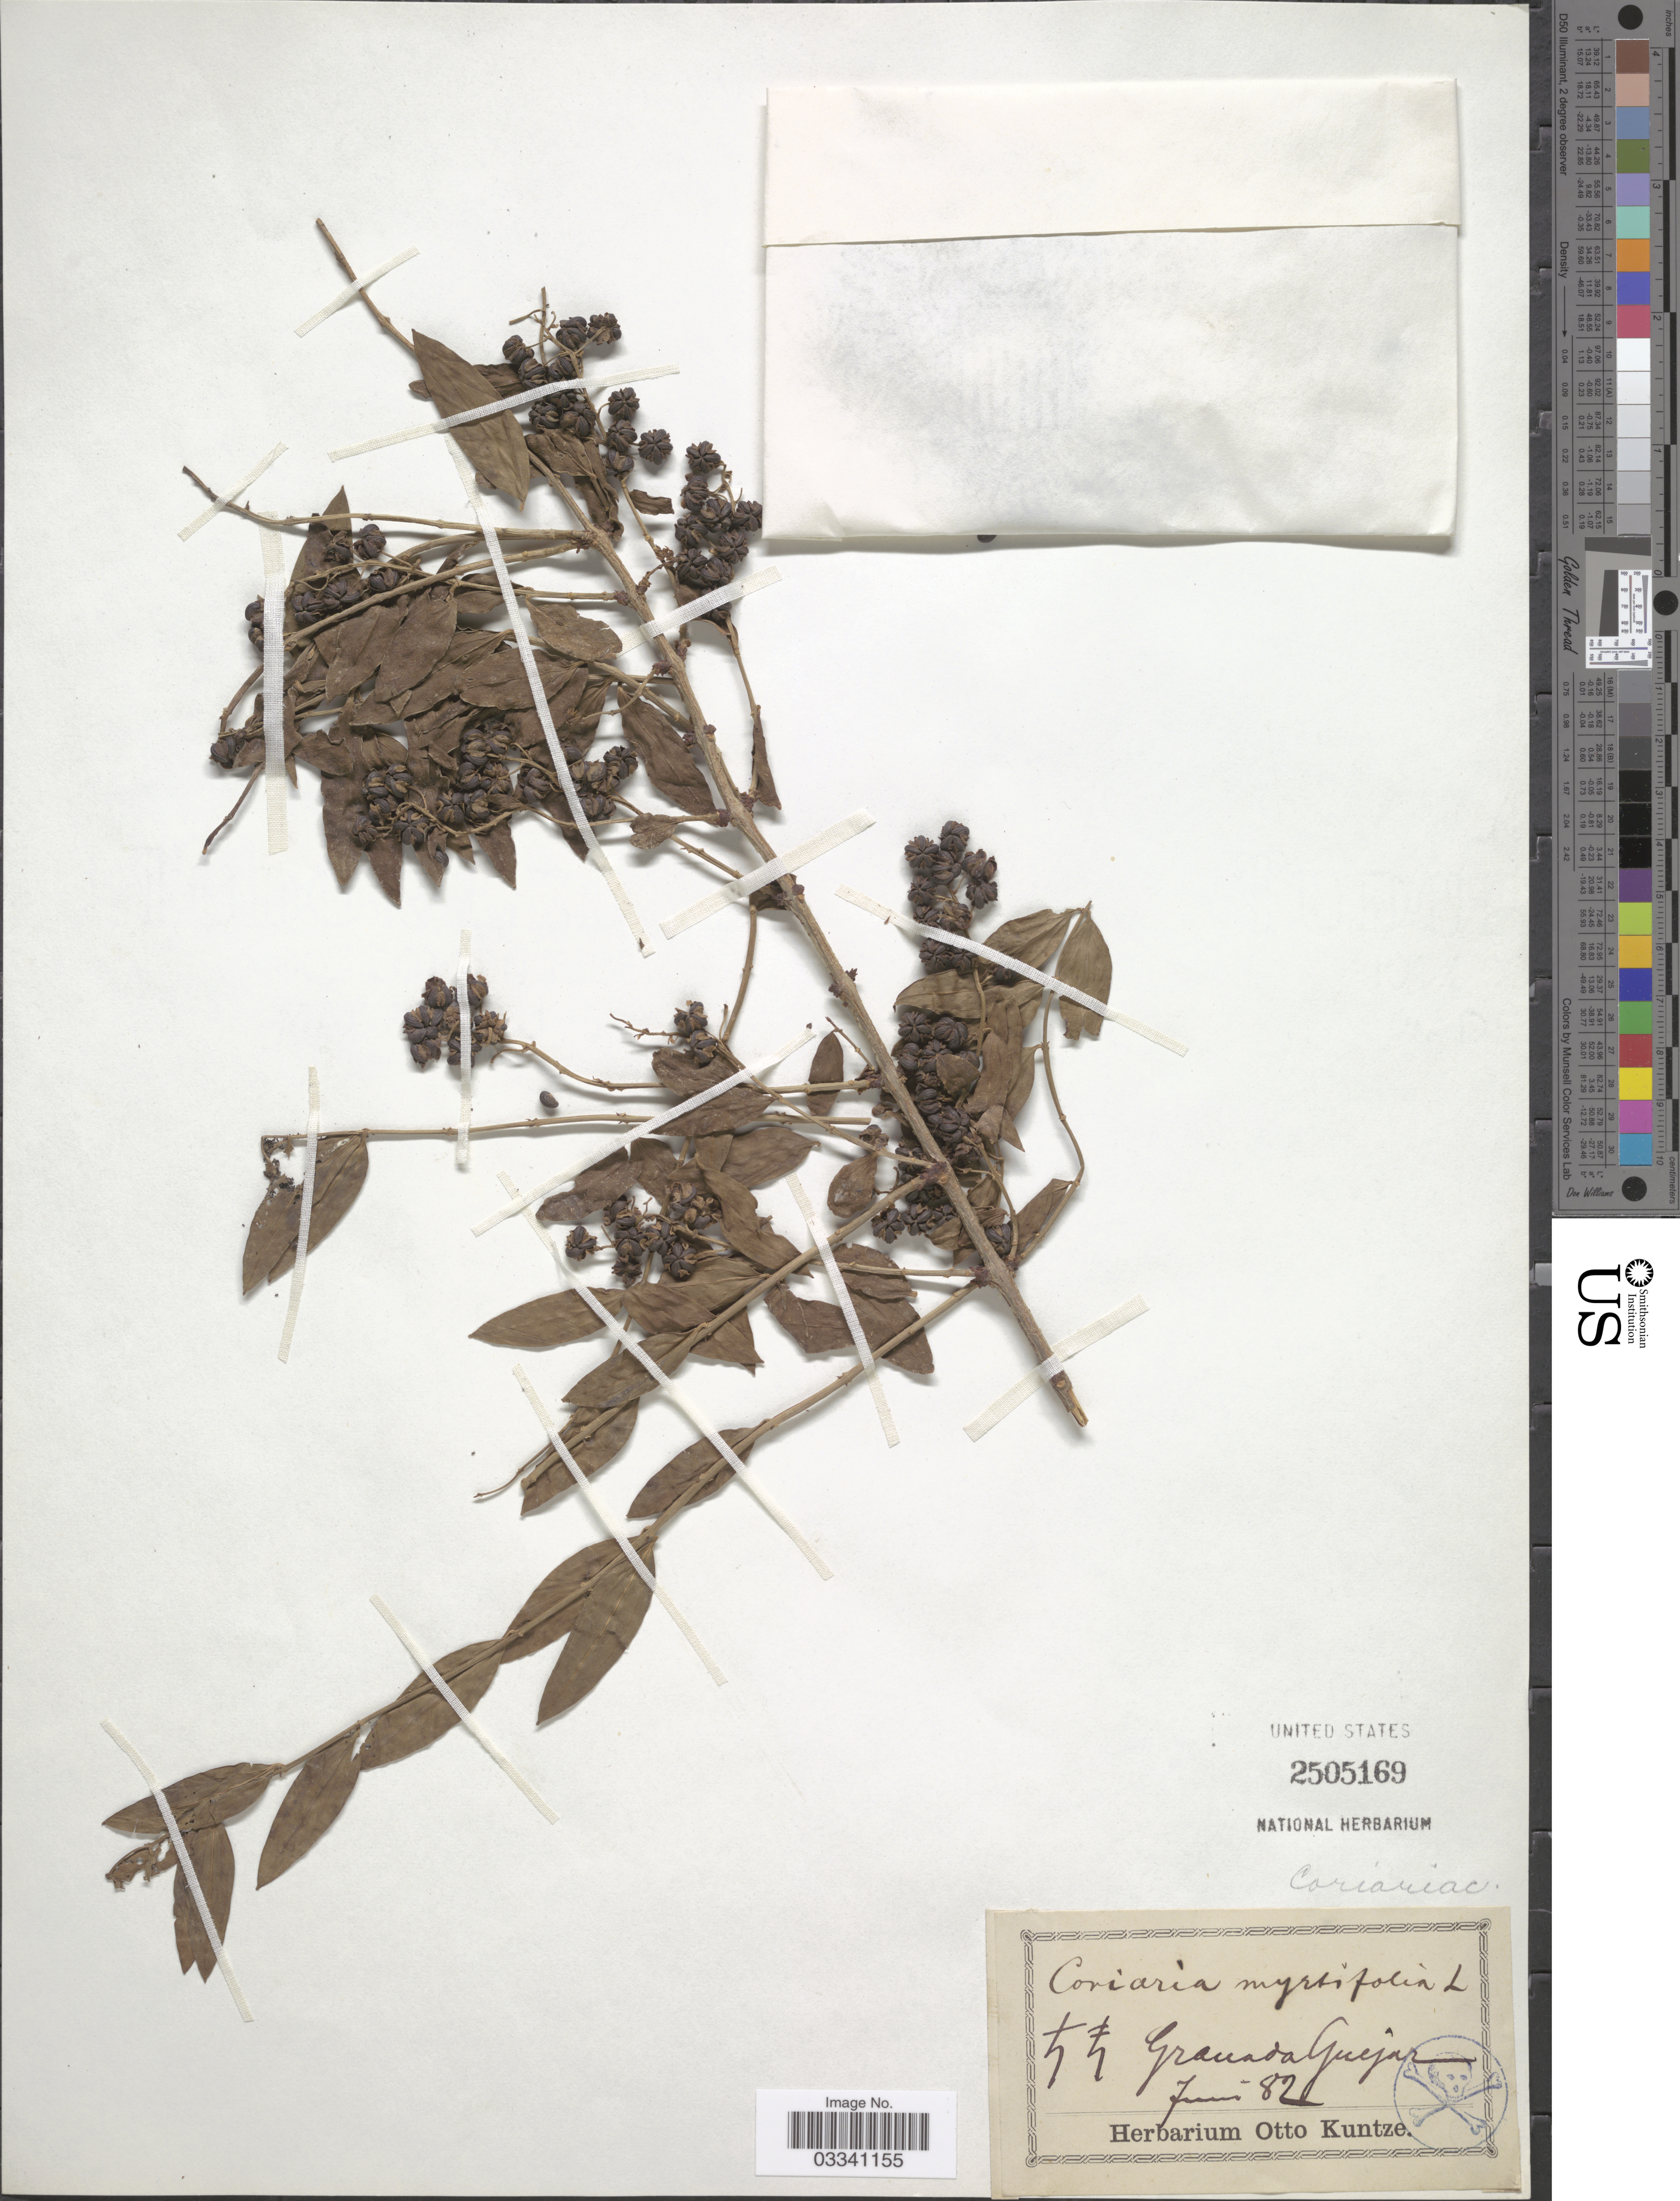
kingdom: Plantae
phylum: Tracheophyta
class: Magnoliopsida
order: Cucurbitales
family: Coriariaceae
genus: Coriaria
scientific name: Coriaria myrtifolia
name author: L.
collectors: ex herb. Otto Kuntze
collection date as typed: Transcribed d/m/y: /6/82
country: Spain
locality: Granada, Guejar.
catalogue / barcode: US 2505169